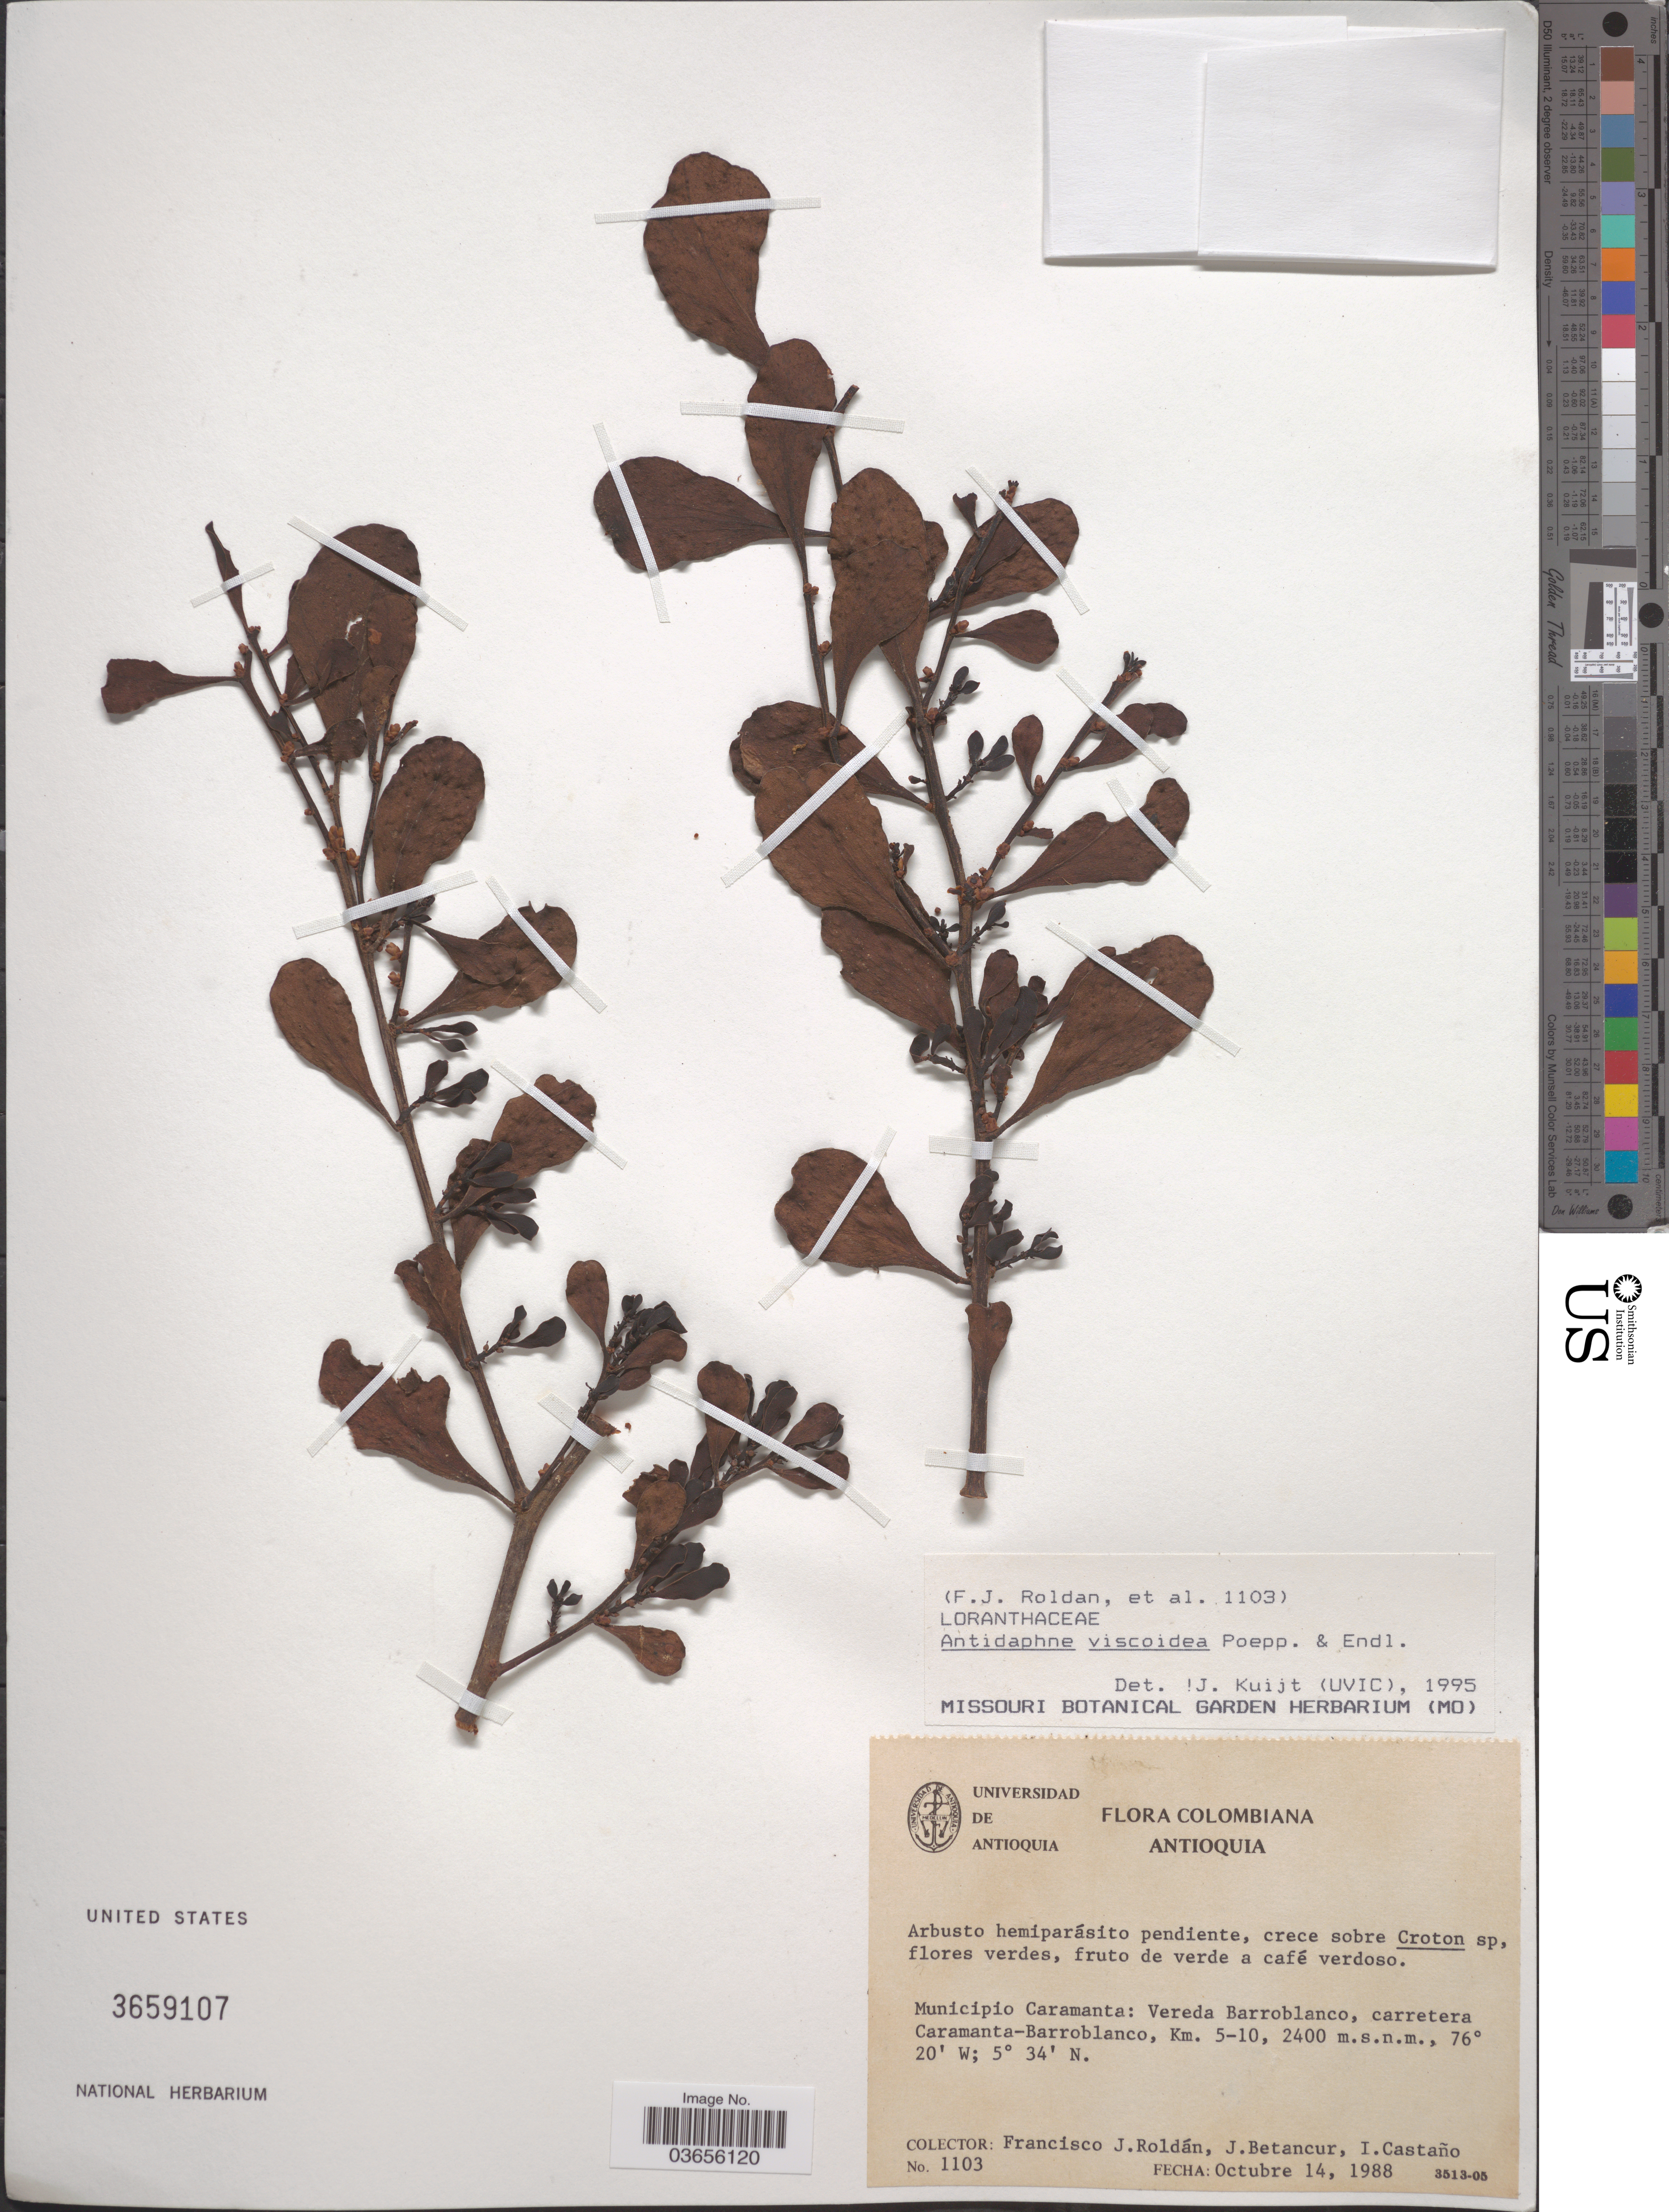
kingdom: Plantae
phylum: Tracheophyta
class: Magnoliopsida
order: Santalales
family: Santalaceae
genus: Antidaphne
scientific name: Antidaphne viscoidea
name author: Poepp. & Endl.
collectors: F. J. Roldán, J. Betancur & I. Castaño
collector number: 1103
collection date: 1988-10-14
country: Colombia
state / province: Antioquia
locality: Municipio Caramanta: Vereda Barroblanco, carretera Caramanta-Barroblanco, Km 5-10.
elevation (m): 2400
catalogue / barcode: US 3659107